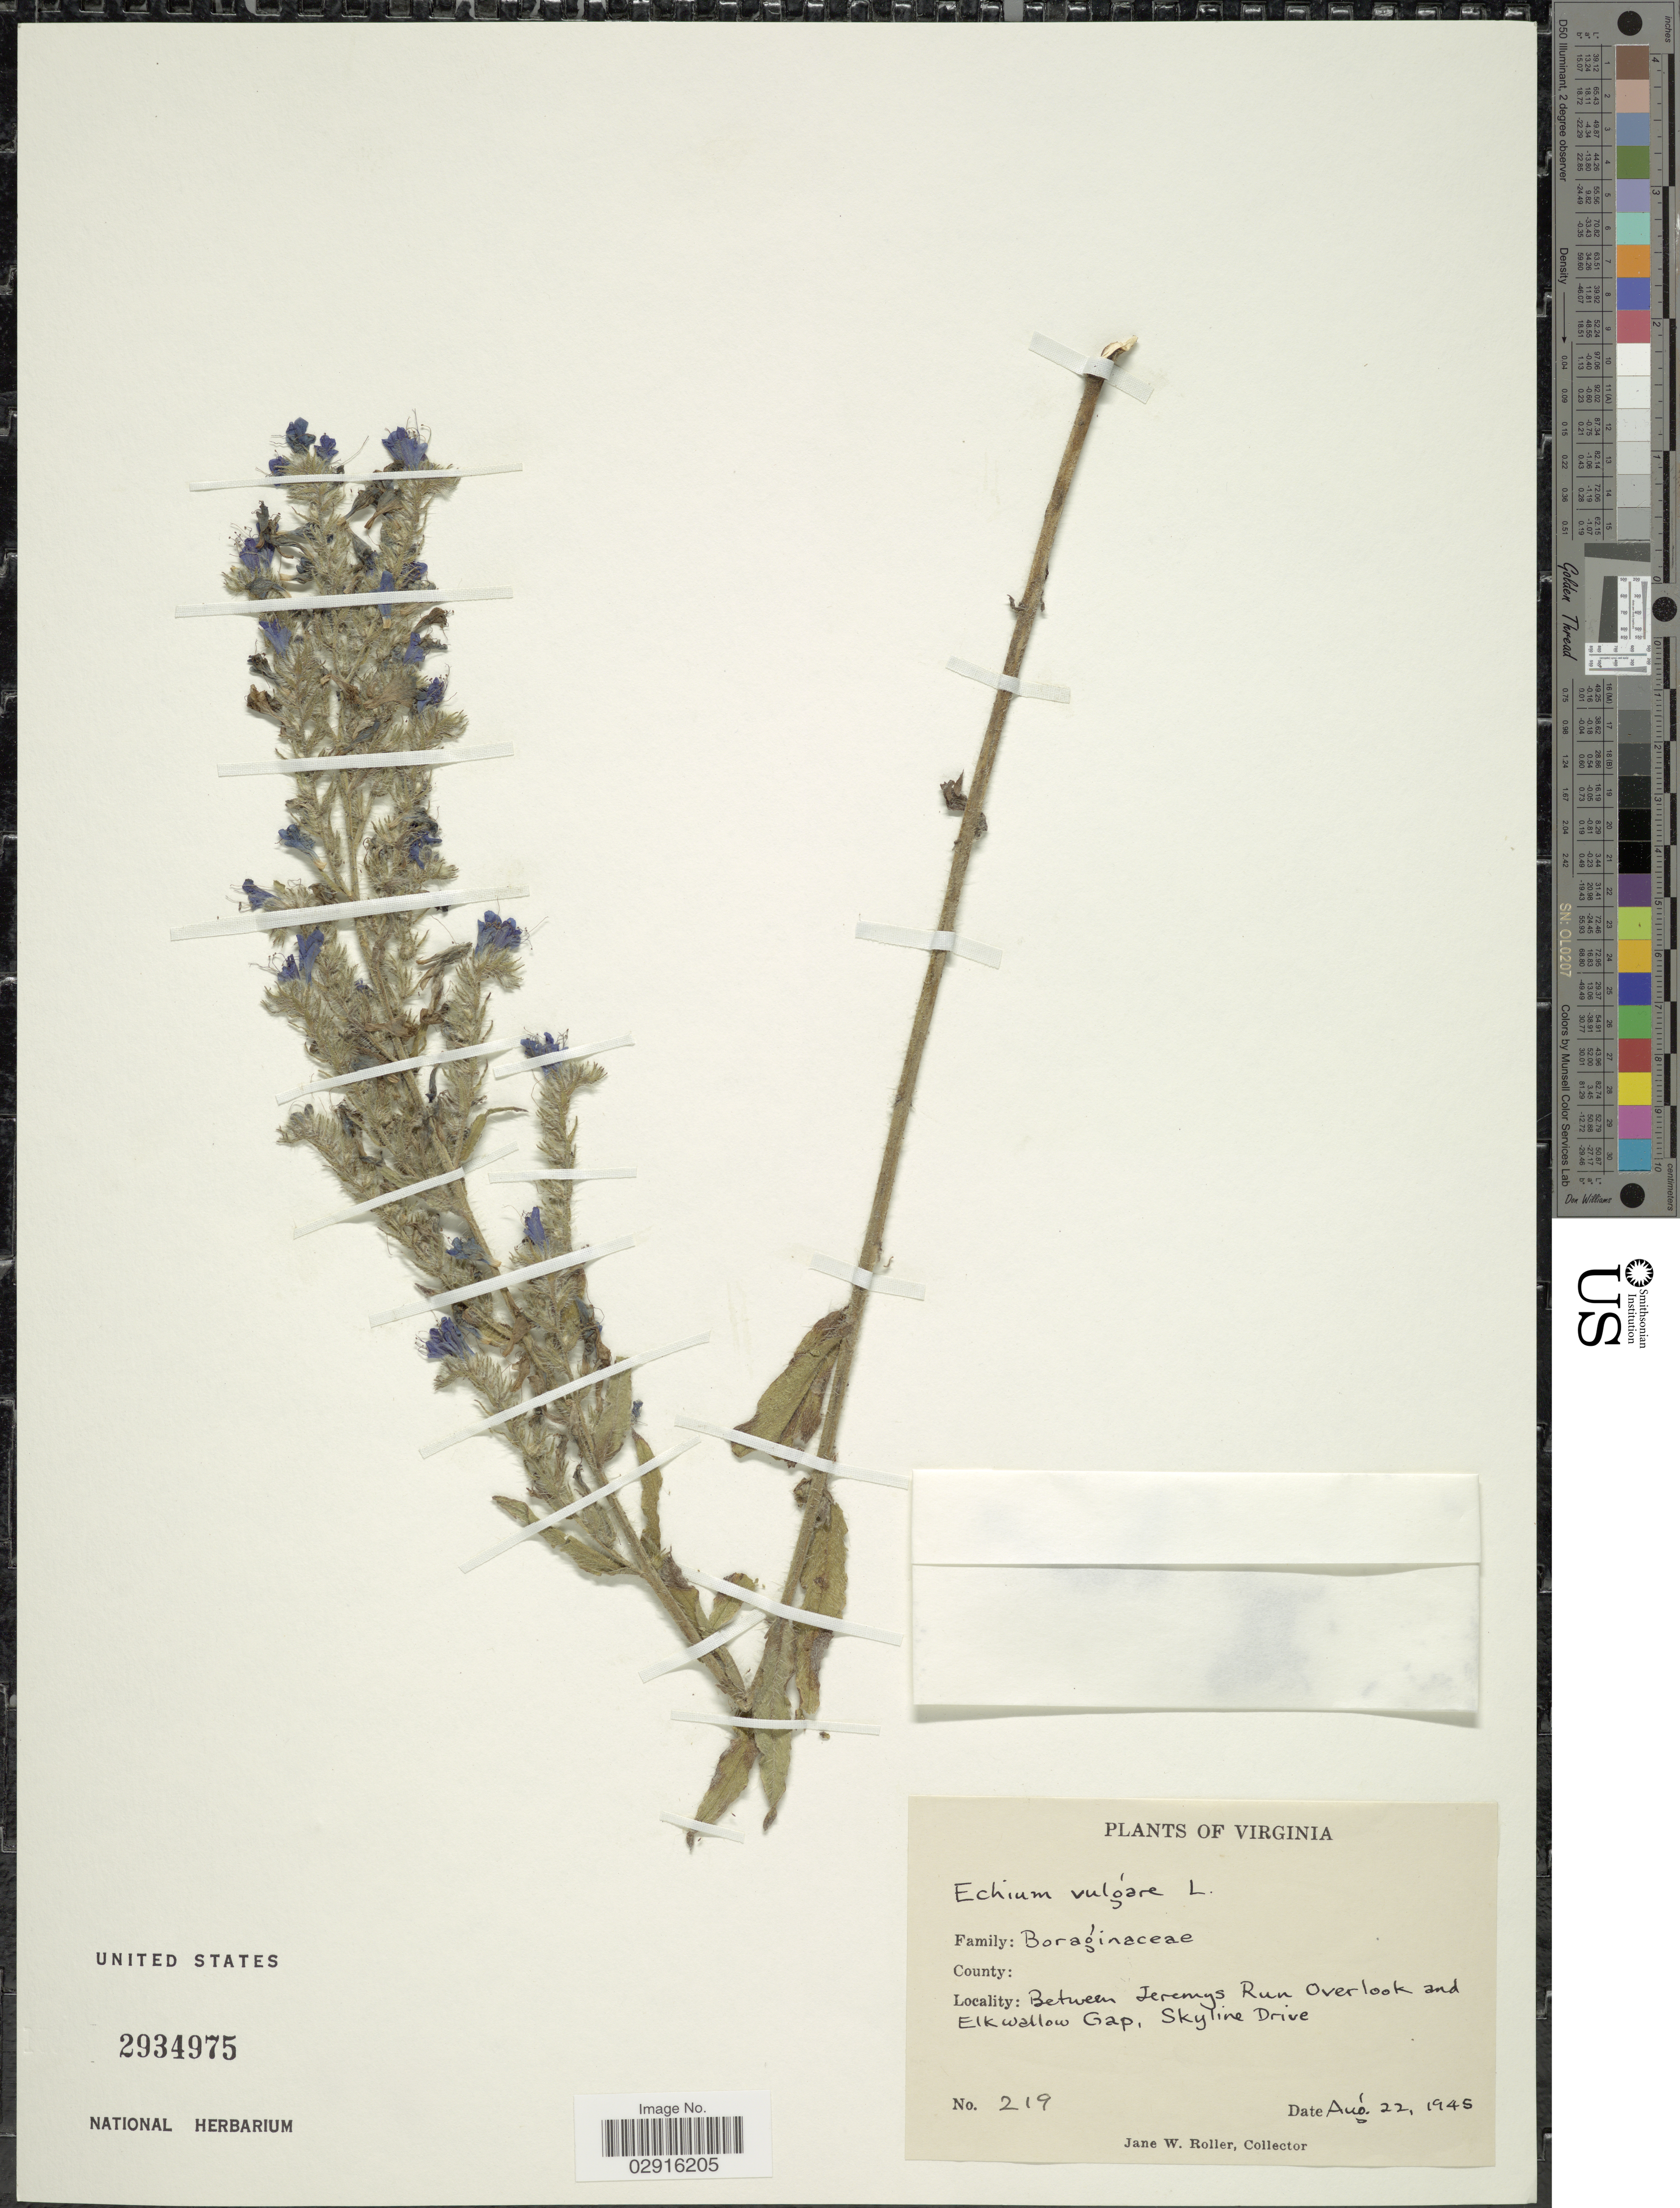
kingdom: Plantae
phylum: Tracheophyta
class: Magnoliopsida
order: Boraginales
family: Boraginaceae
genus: Echium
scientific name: Echium vulgare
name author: L.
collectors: J. W. Roller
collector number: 219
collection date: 1945-08-22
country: United States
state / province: Virginia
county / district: Rappahannock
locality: Between Jeremys Run Overlook and Elkwallow Gap, Skyline Drive.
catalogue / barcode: US 2934975